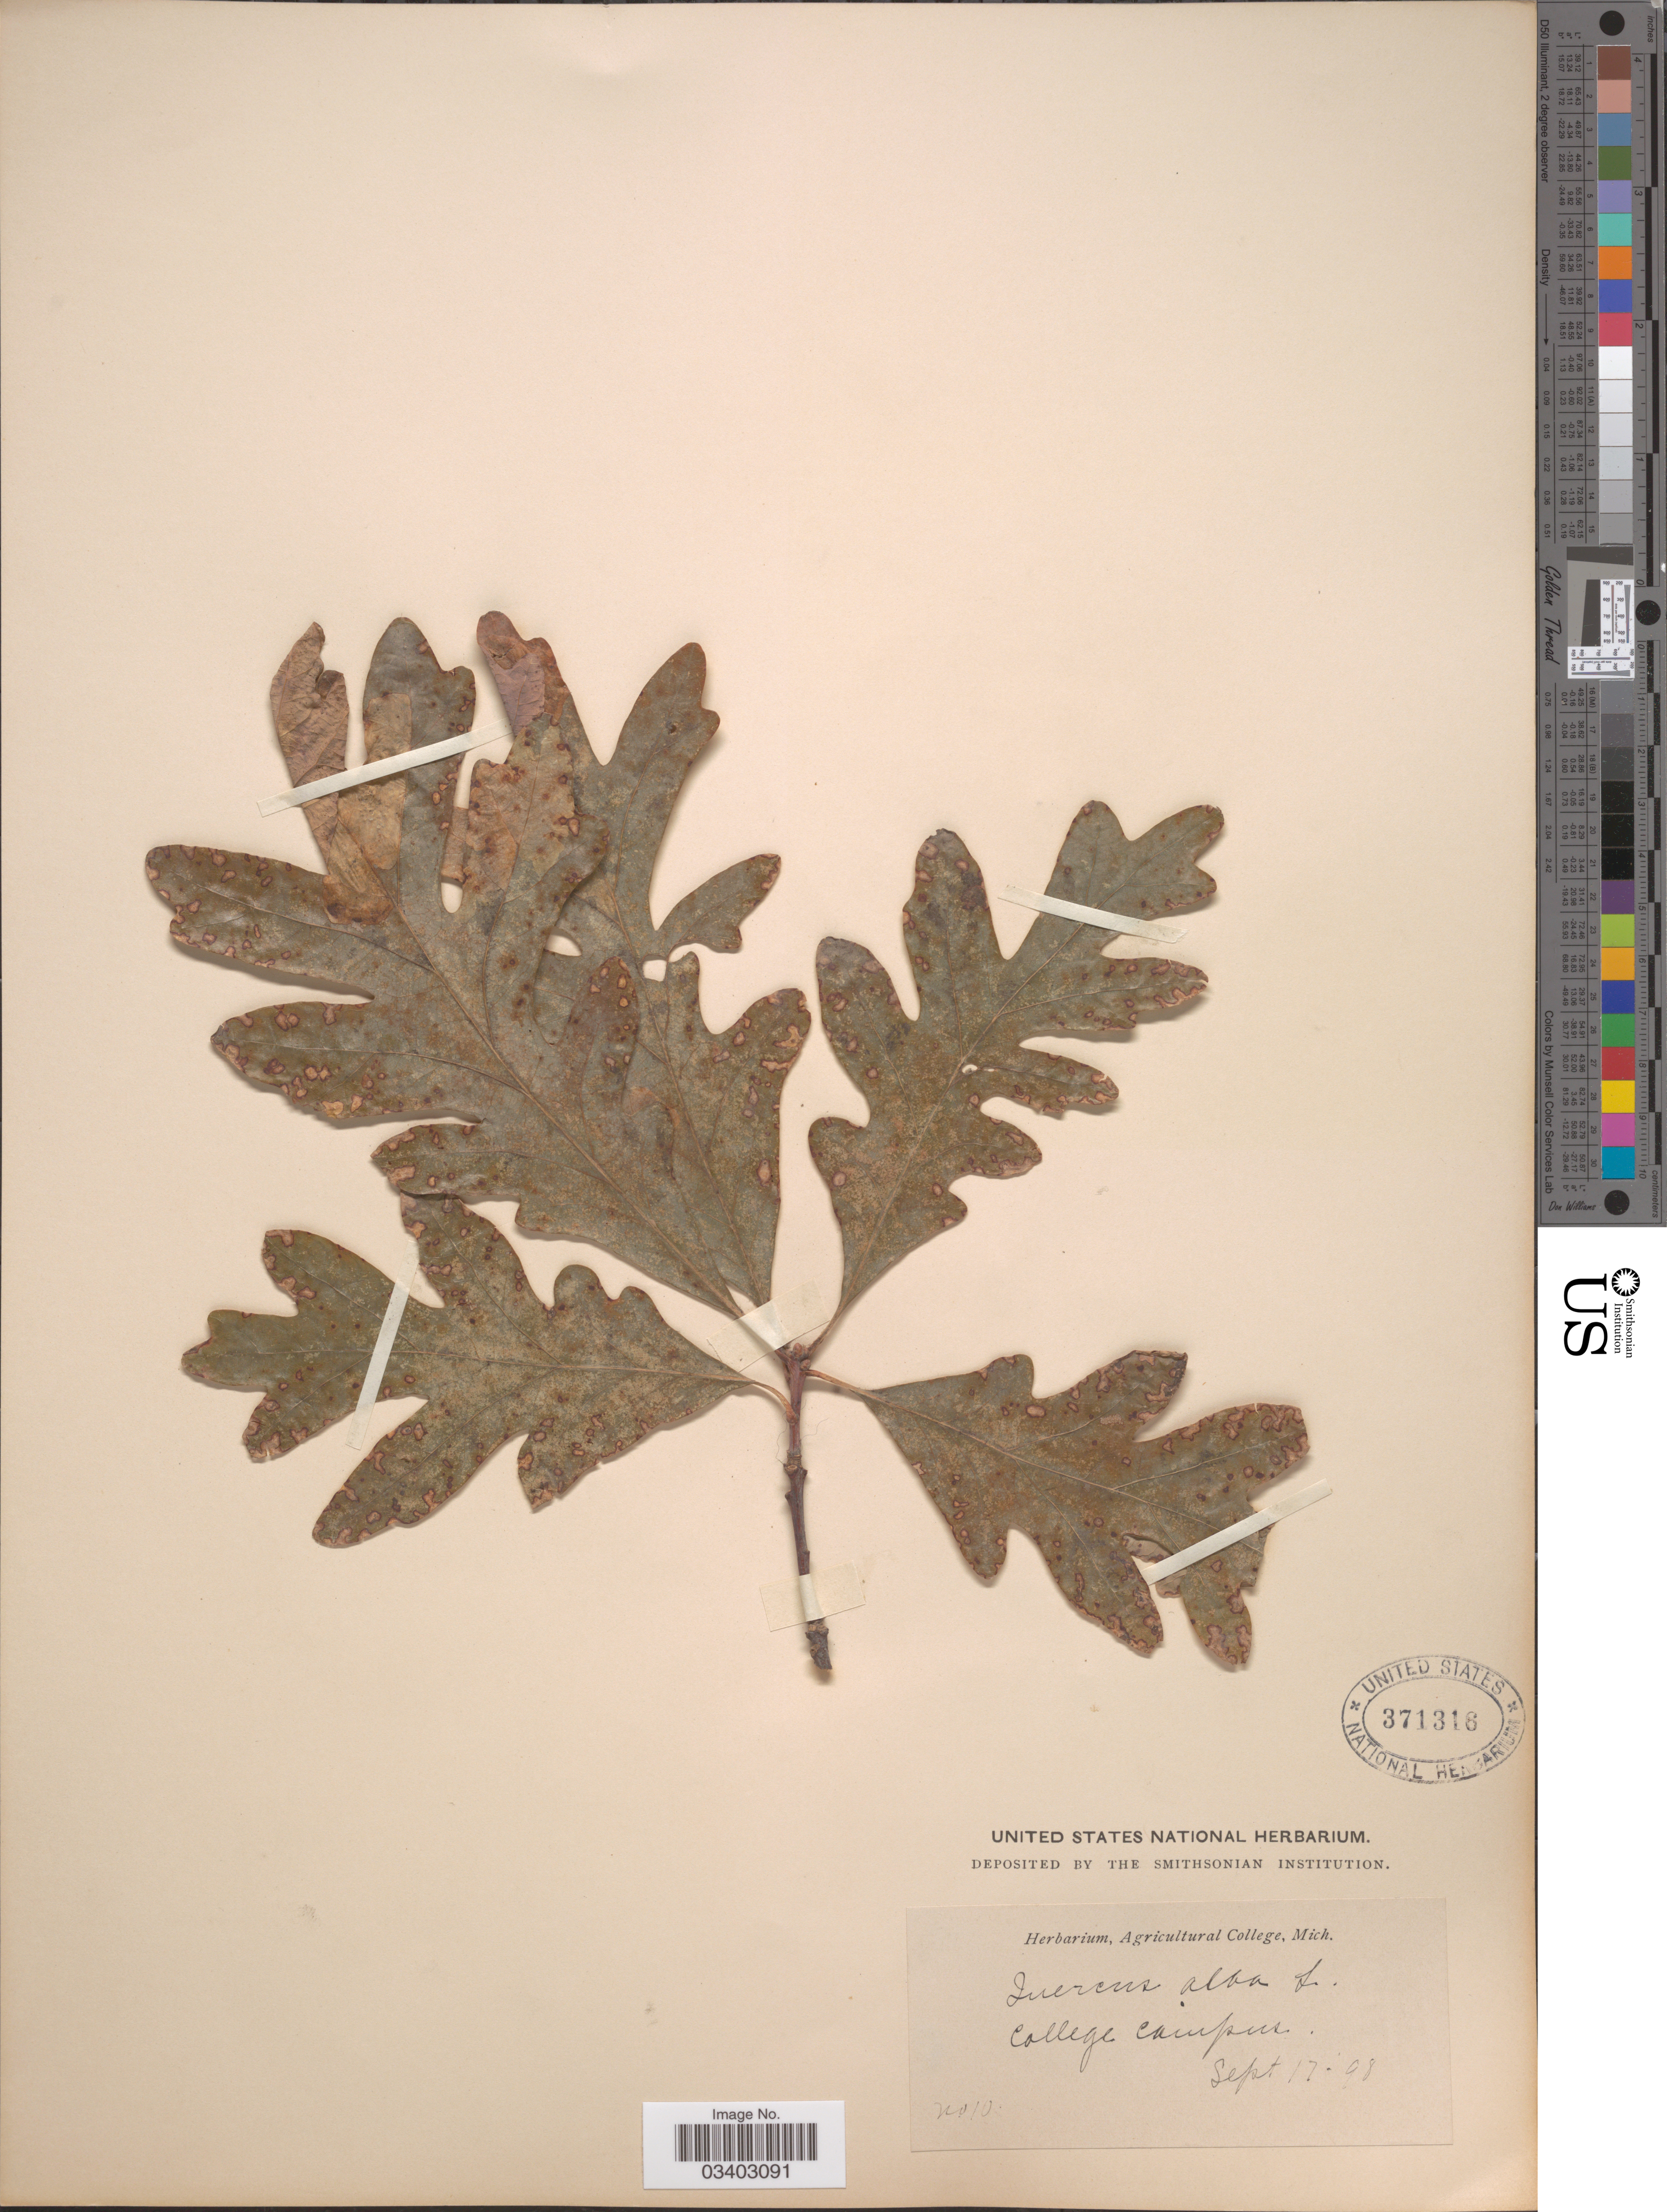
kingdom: Plantae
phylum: Tracheophyta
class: Magnoliopsida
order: Fagales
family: Fagaceae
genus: Quercus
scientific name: Quercus alba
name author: L.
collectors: ex herb. Agricultural College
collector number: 10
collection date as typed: Transcribed d/m/y: 17/9/98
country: United States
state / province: Michigan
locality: College Campus.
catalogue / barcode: US 371316